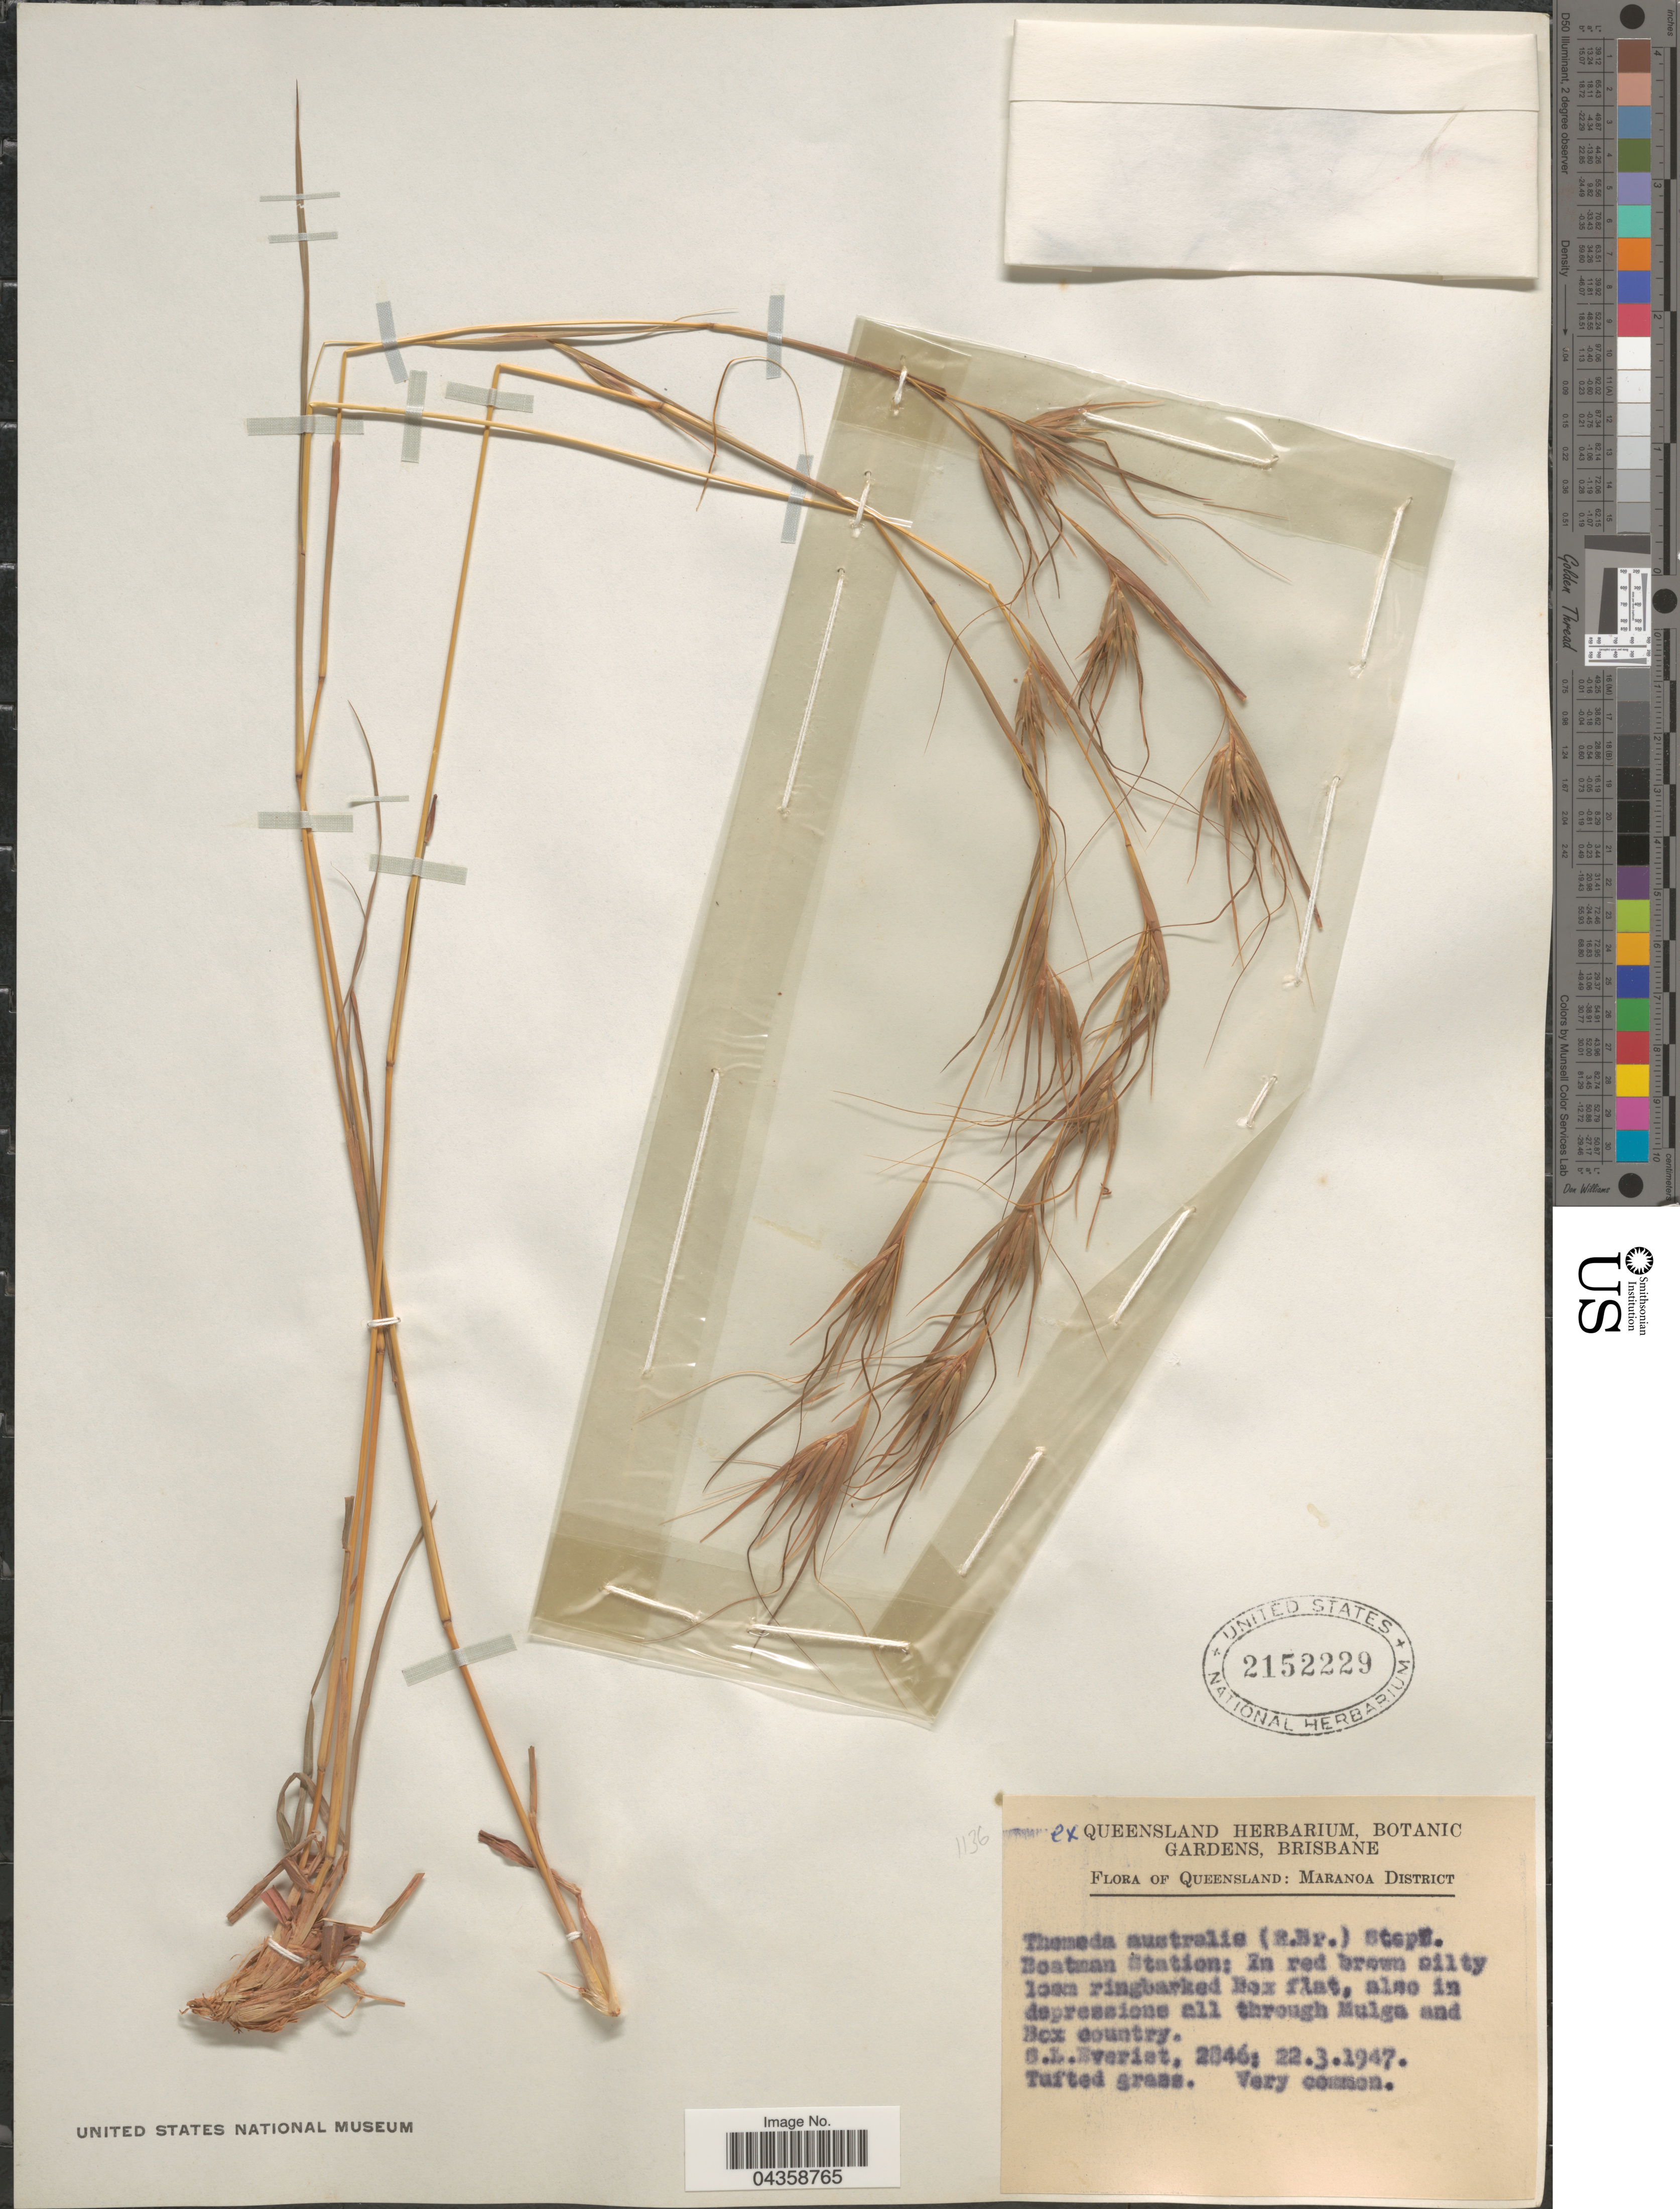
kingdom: Plantae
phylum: Tracheophyta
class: Liliopsida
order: Poales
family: Poaceae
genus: Themeda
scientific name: Themeda triandra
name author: Forssk.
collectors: S. Everist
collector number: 2846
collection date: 1947-03-22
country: Australia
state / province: Queensland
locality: Maranoa District. Boatman Station. Also in depressions all through Mulga and Box country.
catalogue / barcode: US 2152229